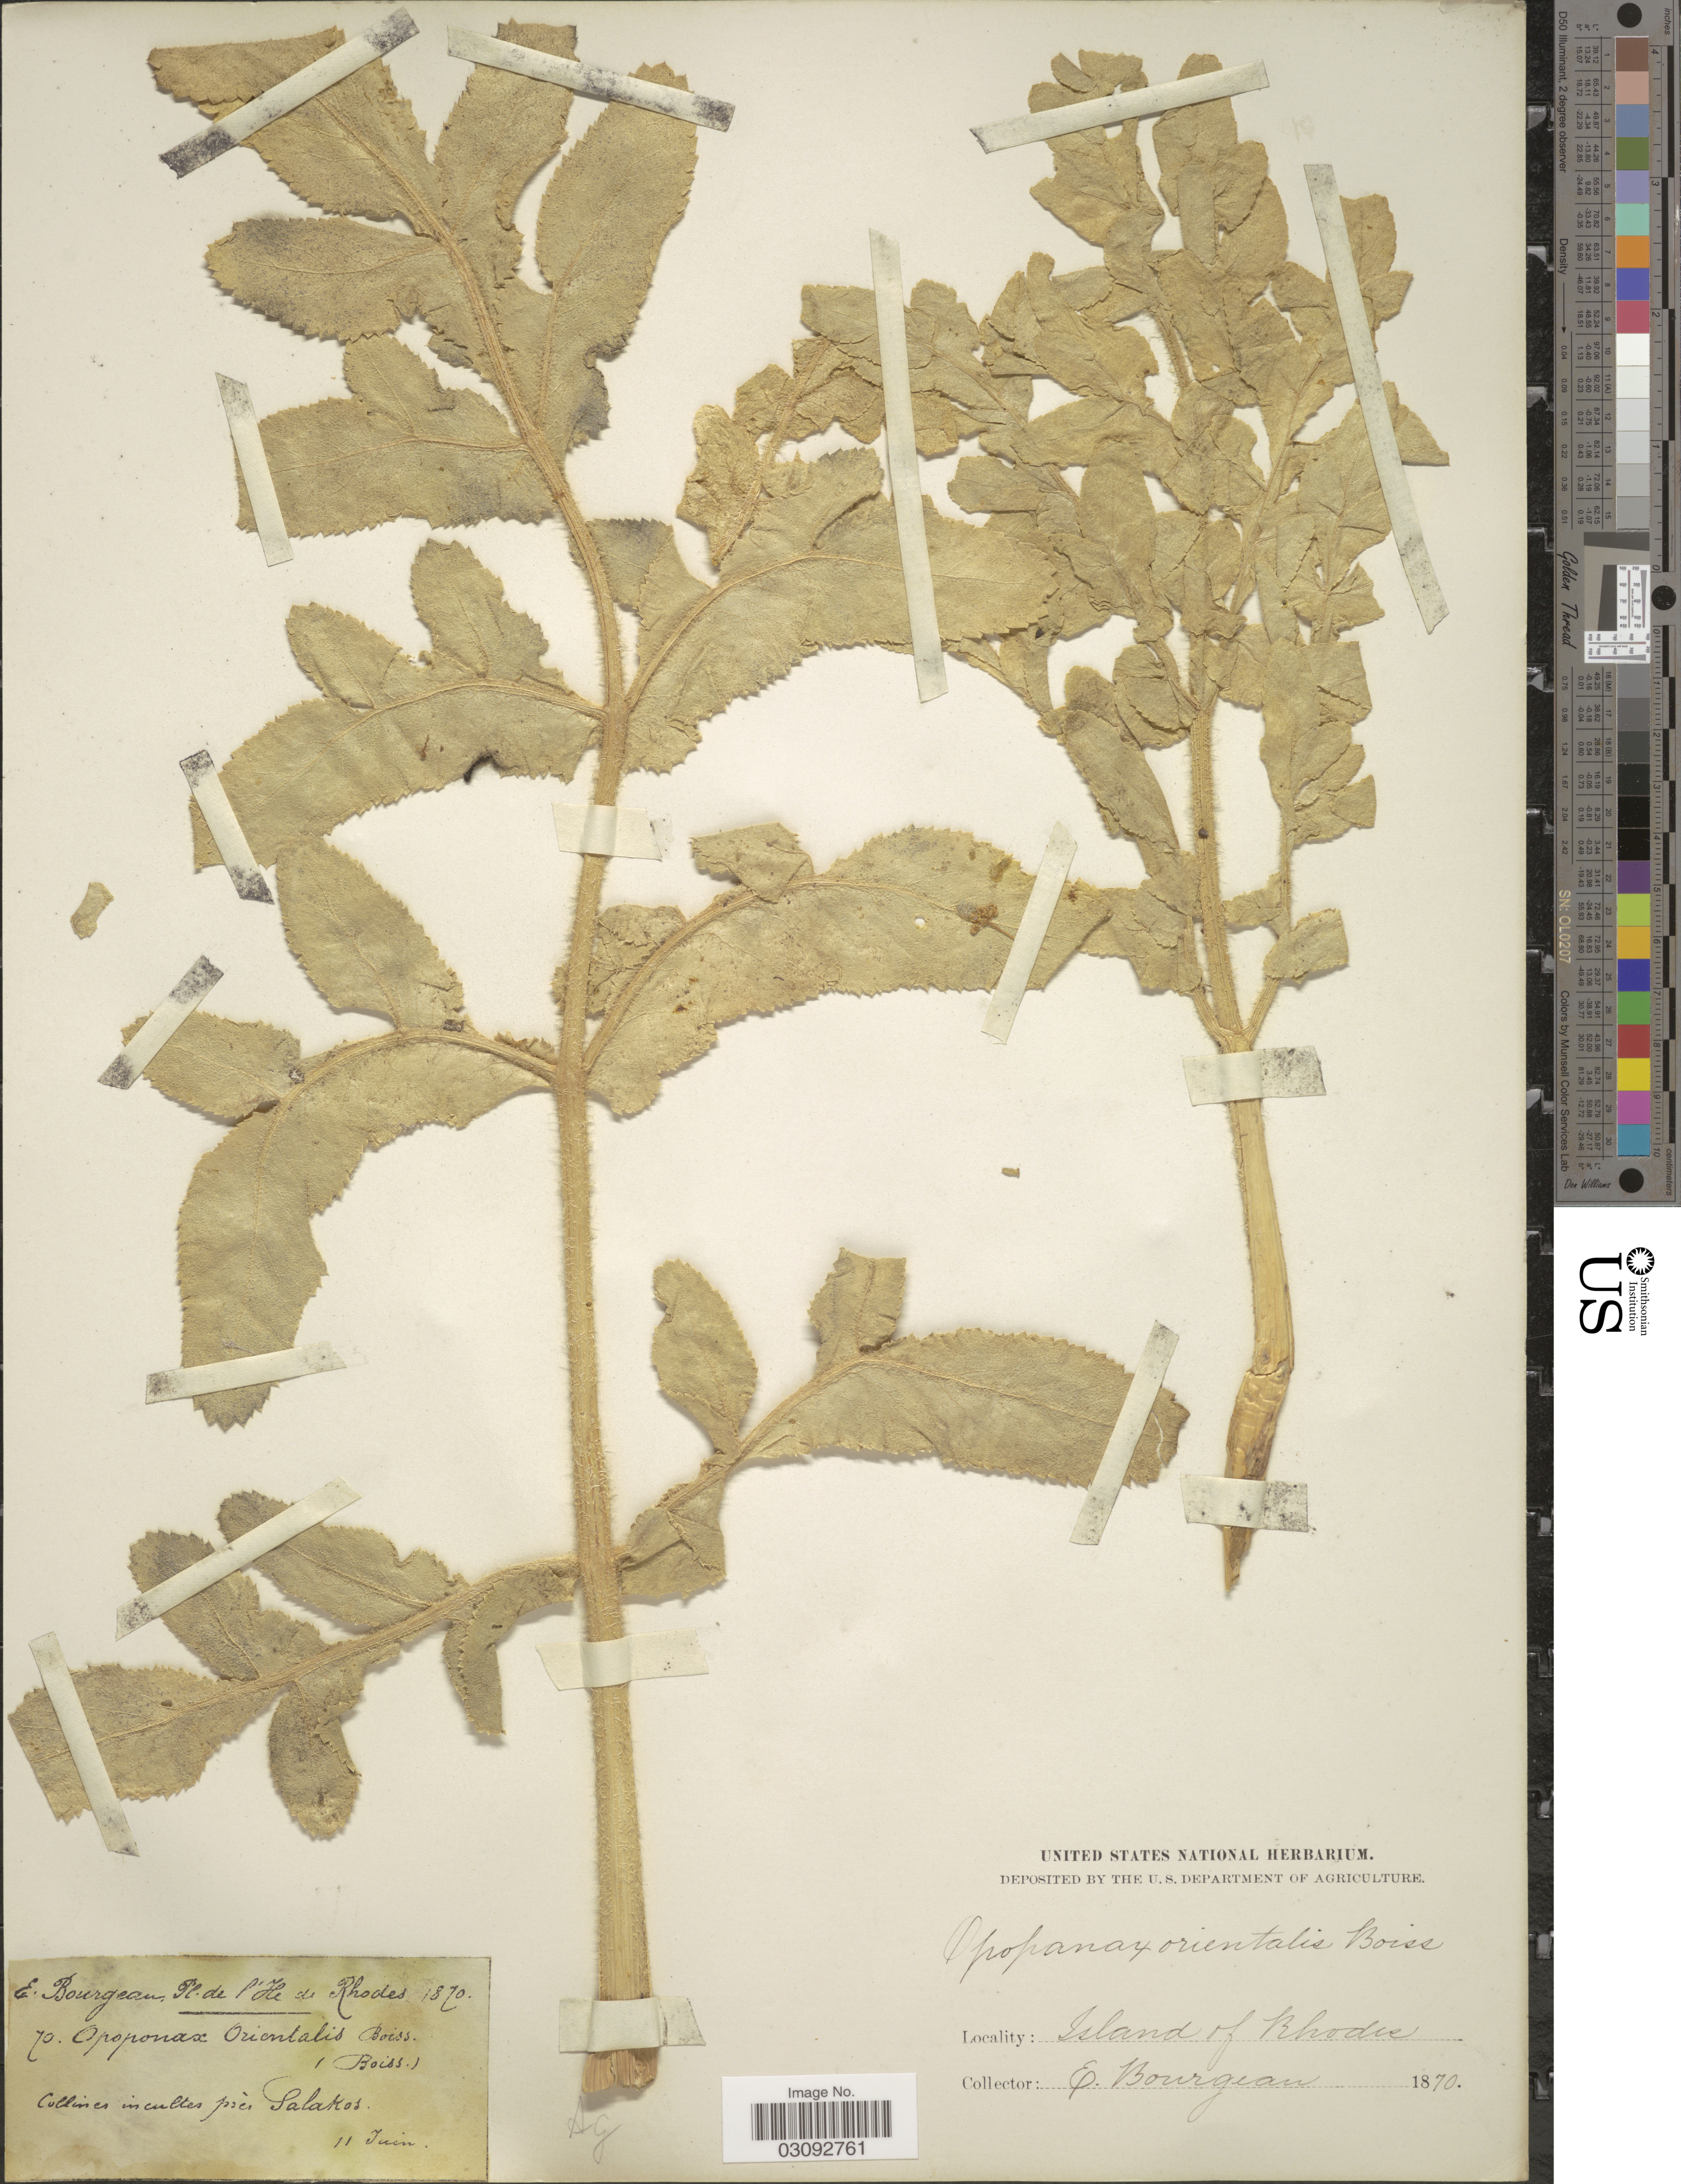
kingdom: Plantae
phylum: Tracheophyta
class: Magnoliopsida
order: Apiales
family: Apiaceae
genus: Opopanax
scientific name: Opopanax orientalis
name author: Boiss.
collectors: E. Bourgeau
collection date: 1870-06-11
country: Greece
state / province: South Aegean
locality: Island of Rhodes. Collines incultis près Salakos.